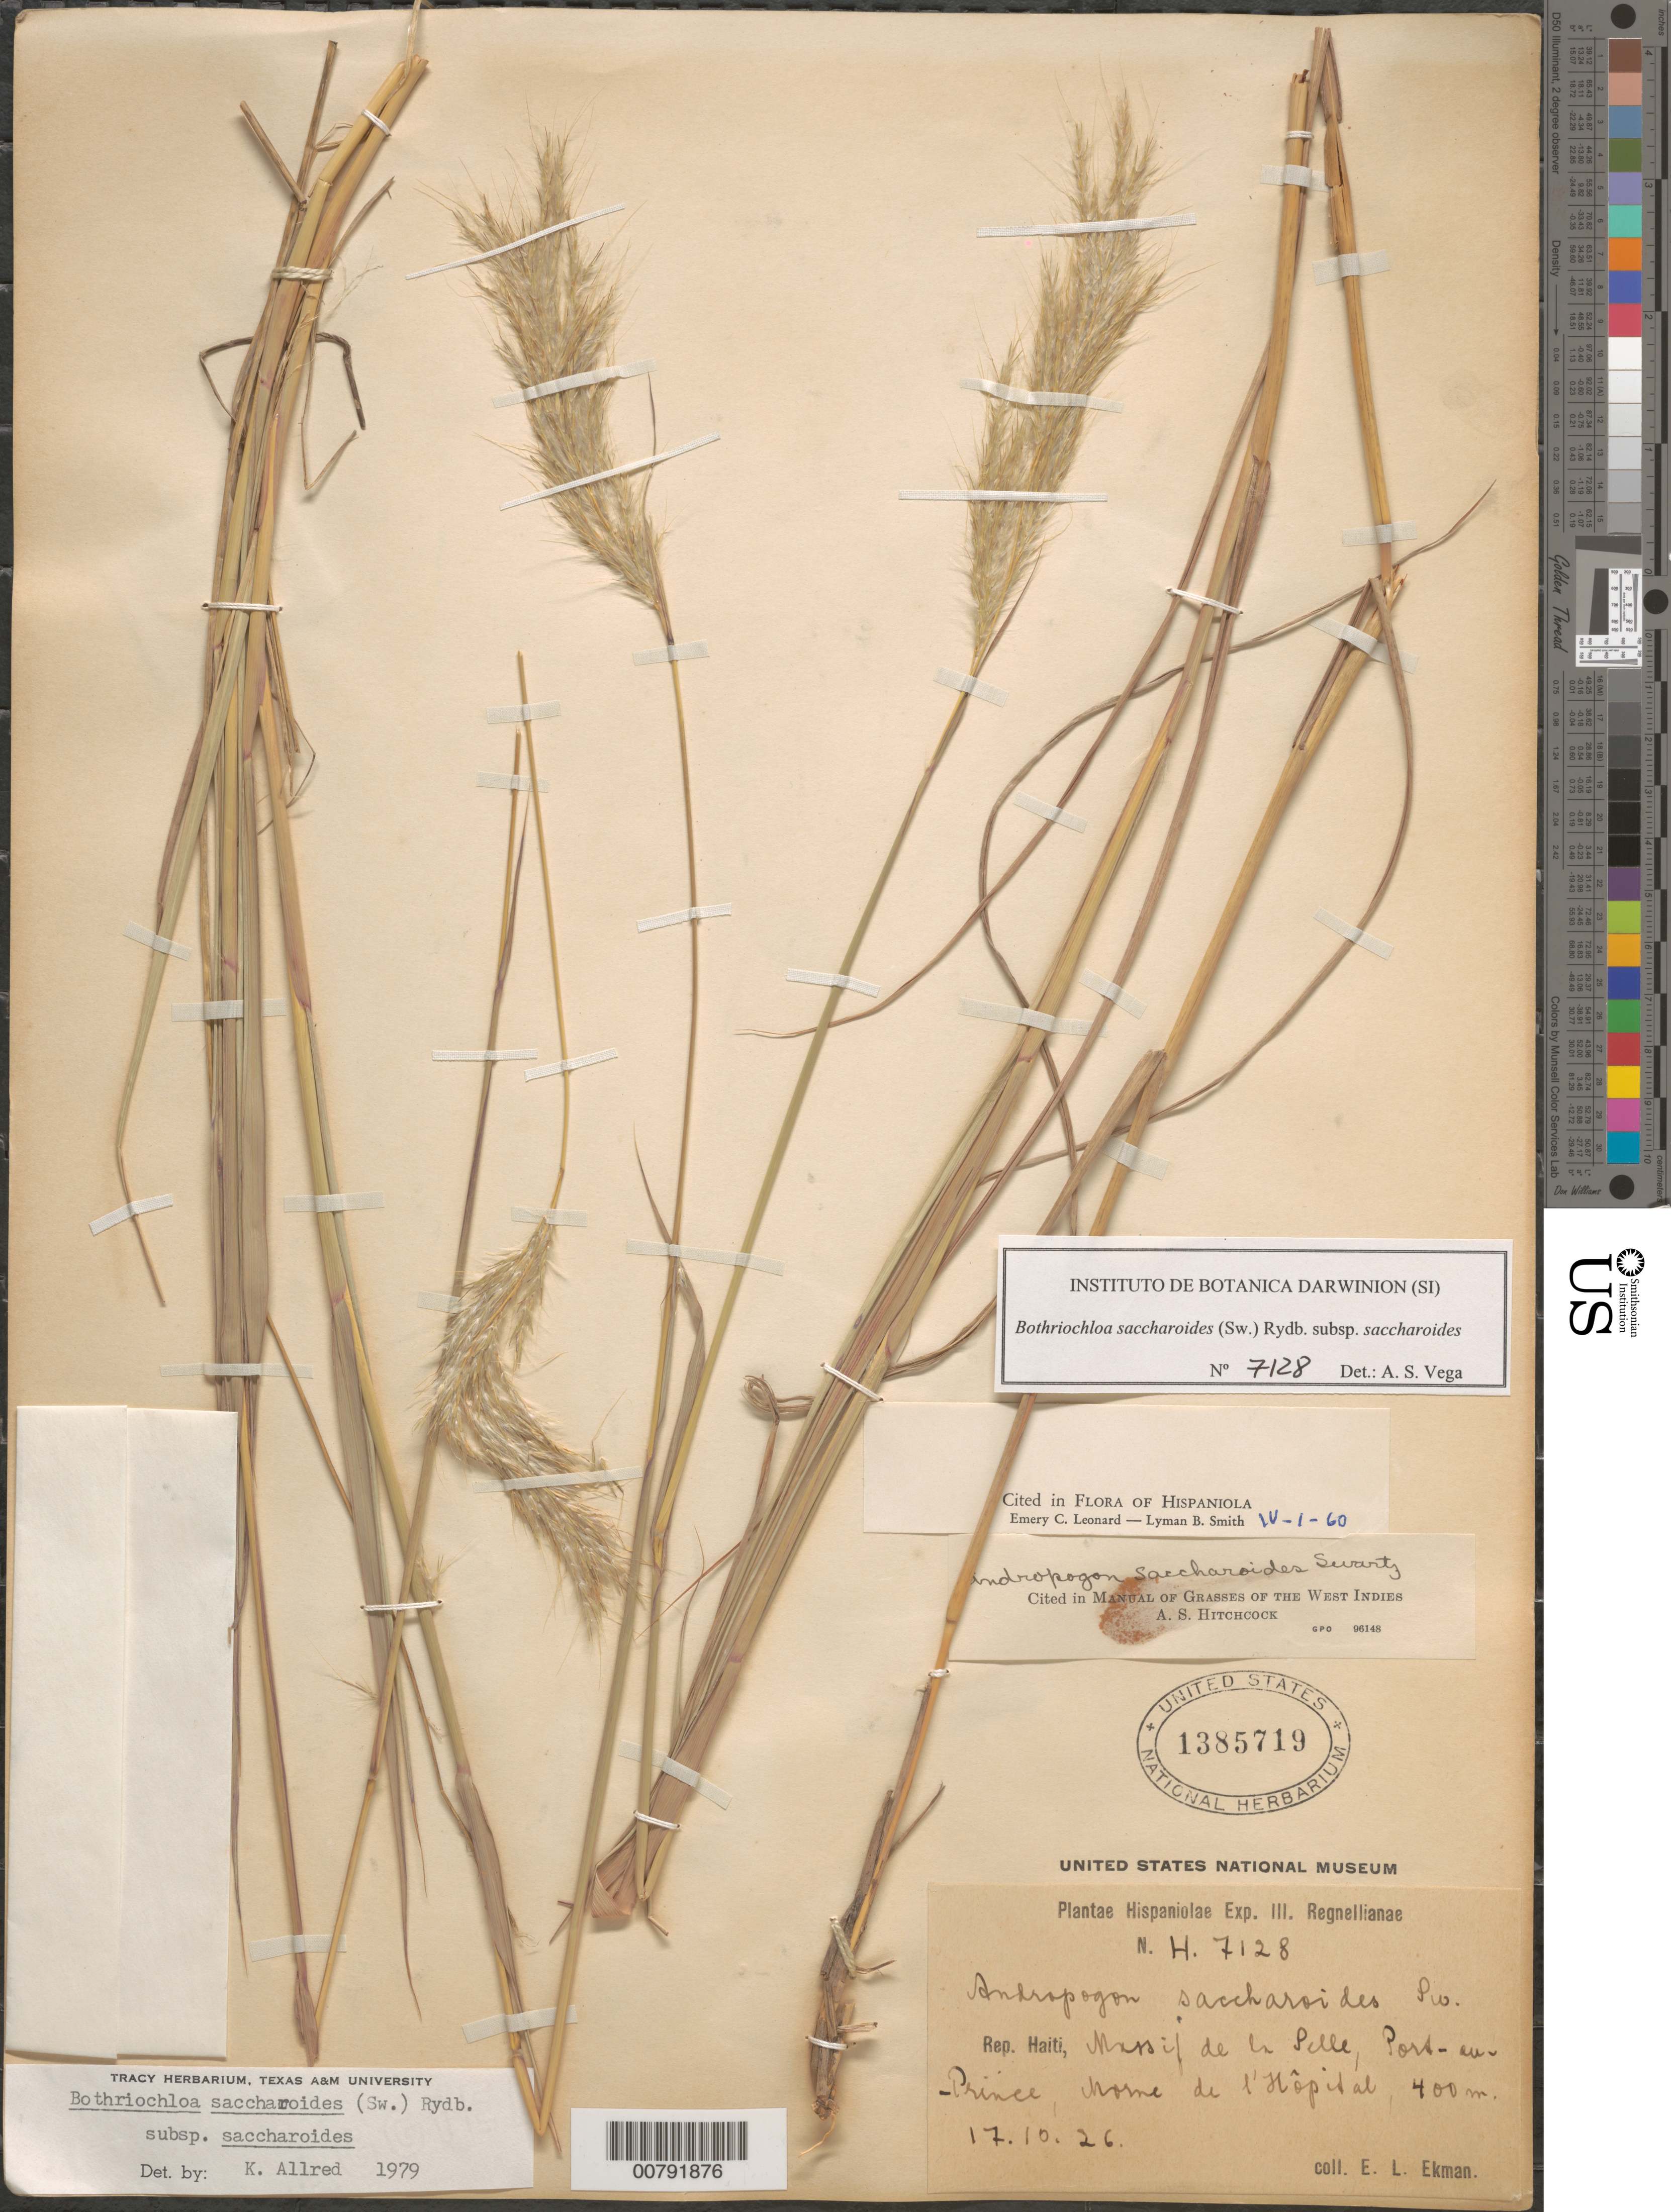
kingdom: Plantae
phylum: Tracheophyta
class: Liliopsida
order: Poales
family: Poaceae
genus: Bothriochloa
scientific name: Bothriochloa saccharoides subsp. saccharoides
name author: (Sw.) Rydb.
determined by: Vega, A. S.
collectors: E. L. Ekman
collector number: H 7128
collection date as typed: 17 Oct 1926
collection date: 1926-10-17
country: Haiti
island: Hispaniola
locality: Massif de la Selle, Port-au-Prince, Morne de l'Hopital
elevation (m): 400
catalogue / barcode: US 1385719